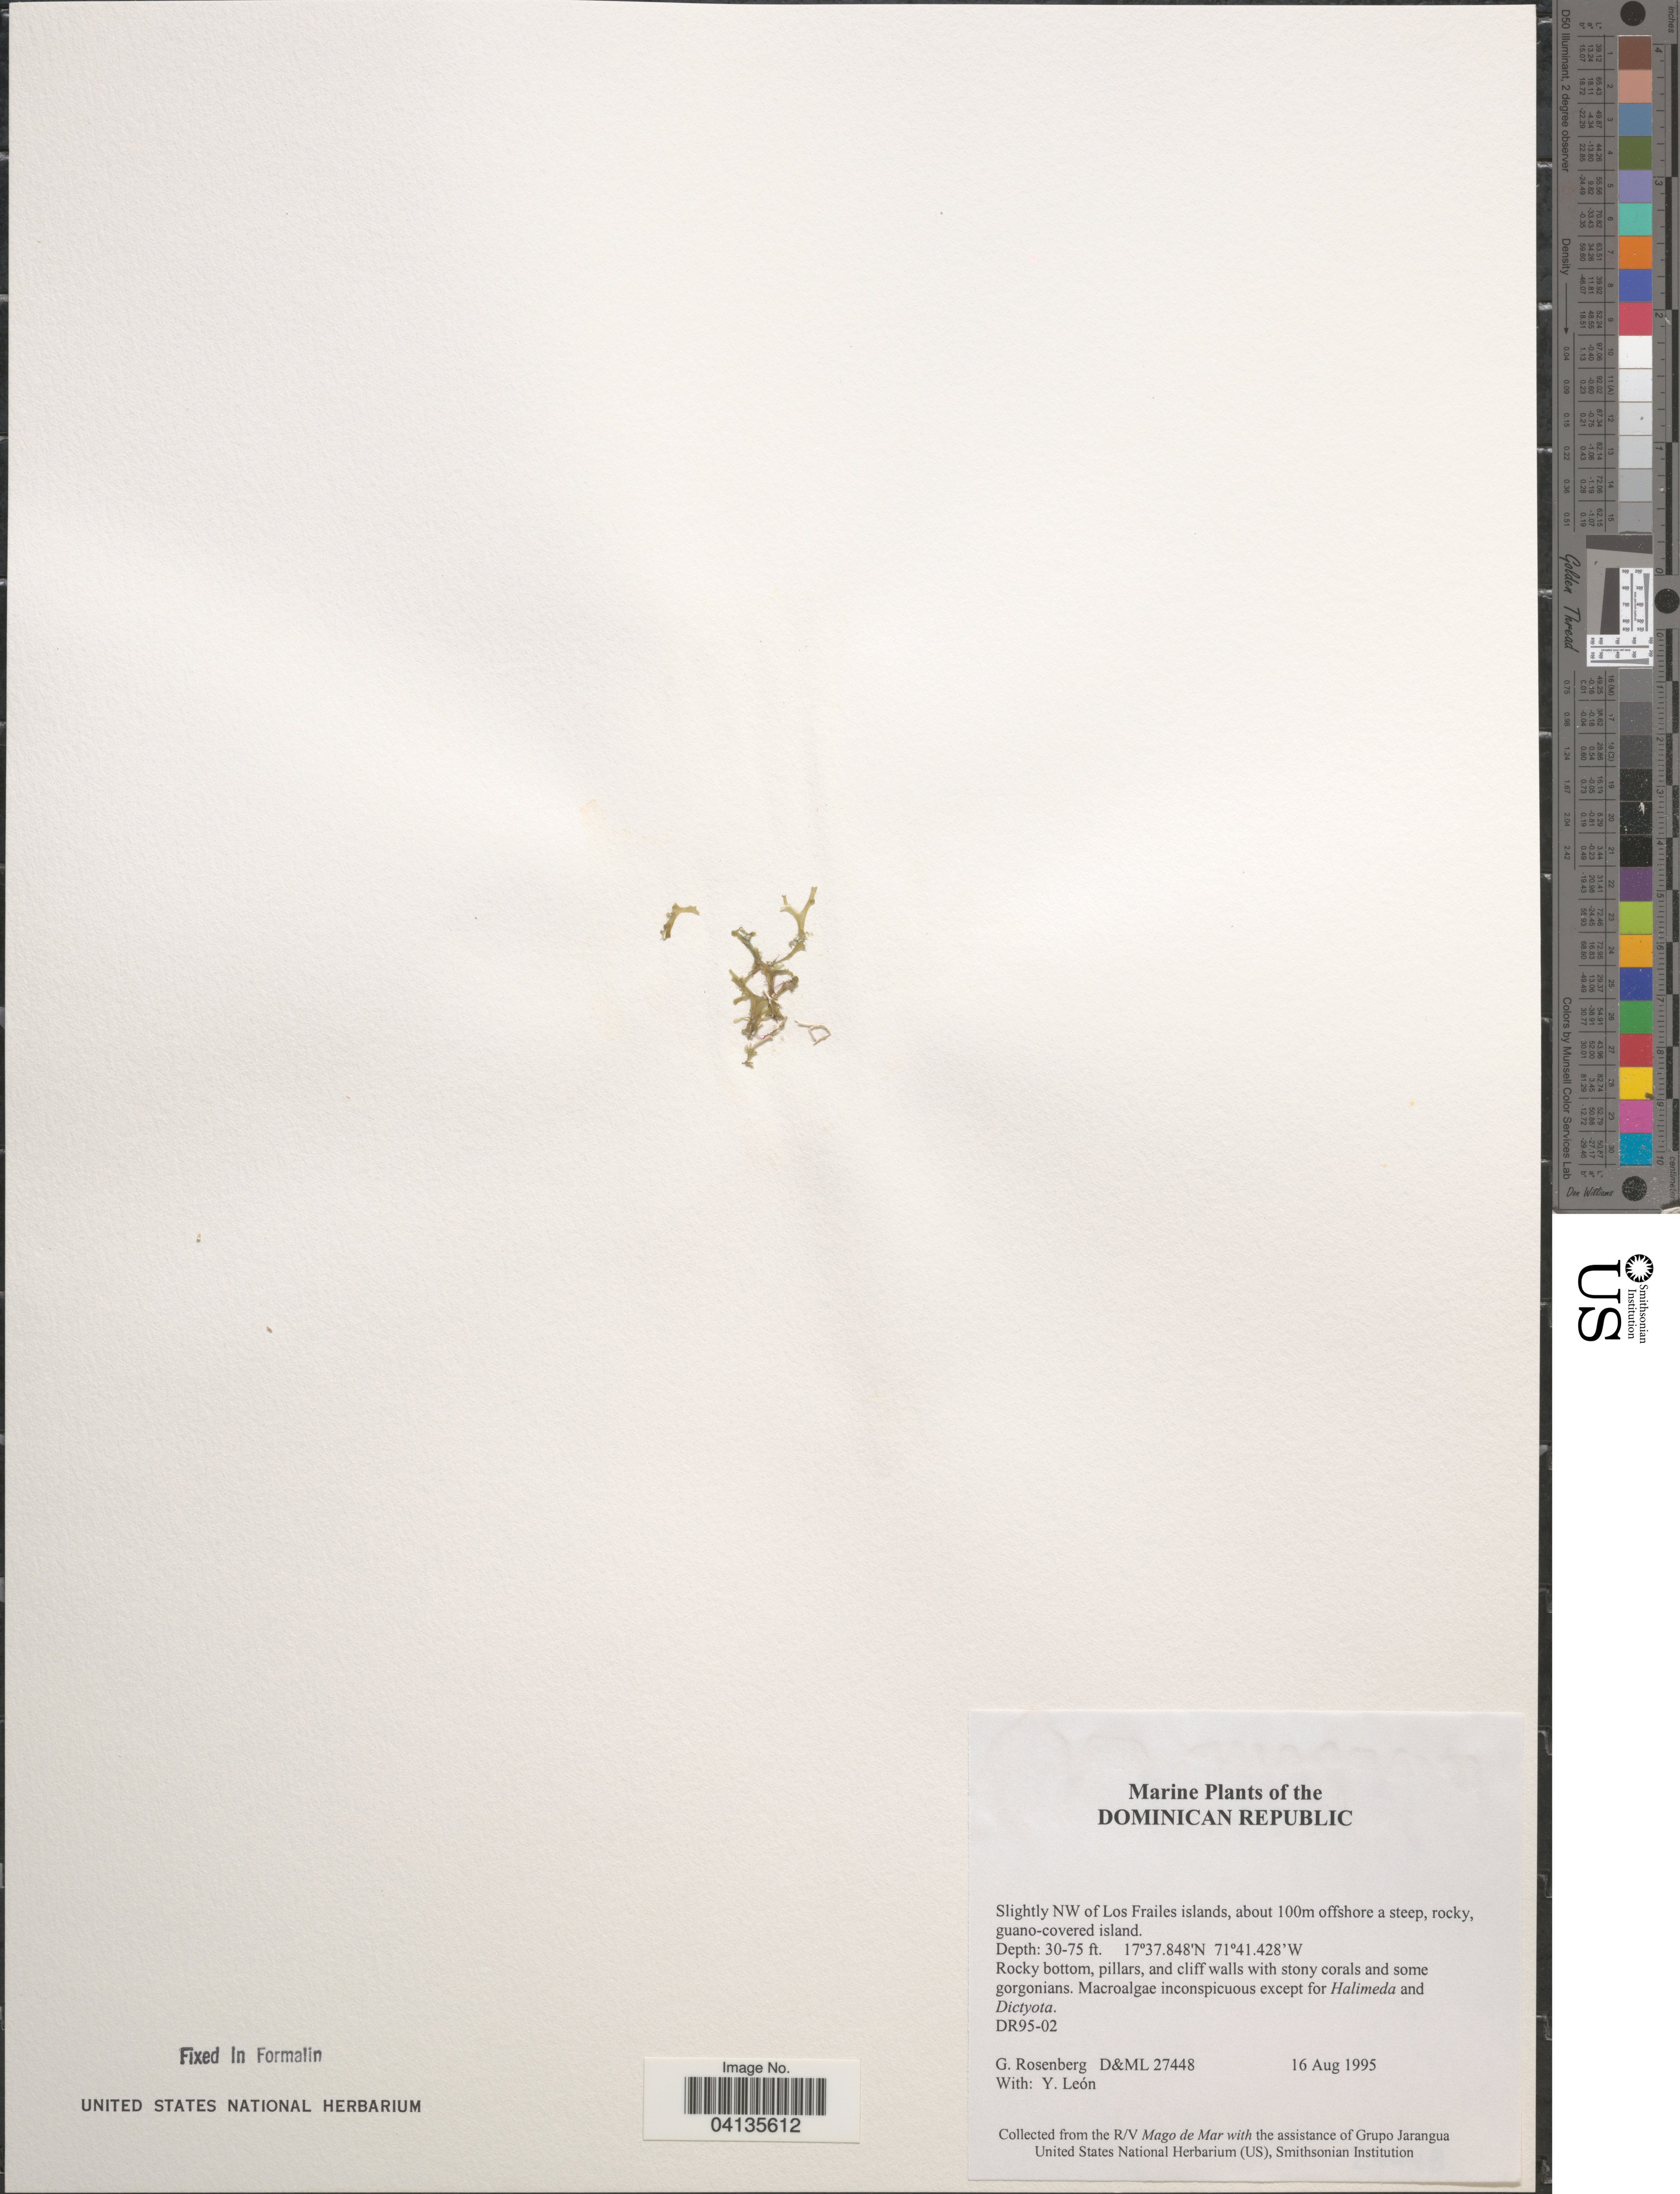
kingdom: Chromista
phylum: Ochrophyta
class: Phaeophyceae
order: Dictyotales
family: Dictyotaceae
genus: Dictyota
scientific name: Dictyota sp.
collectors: G. Rosenberg & Y. León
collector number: D&ML27448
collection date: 1995-08-16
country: Dominican Republic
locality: Slightly NW of Los Frailes islands, about 100m offshore a steep, rocky, guano-covered island.